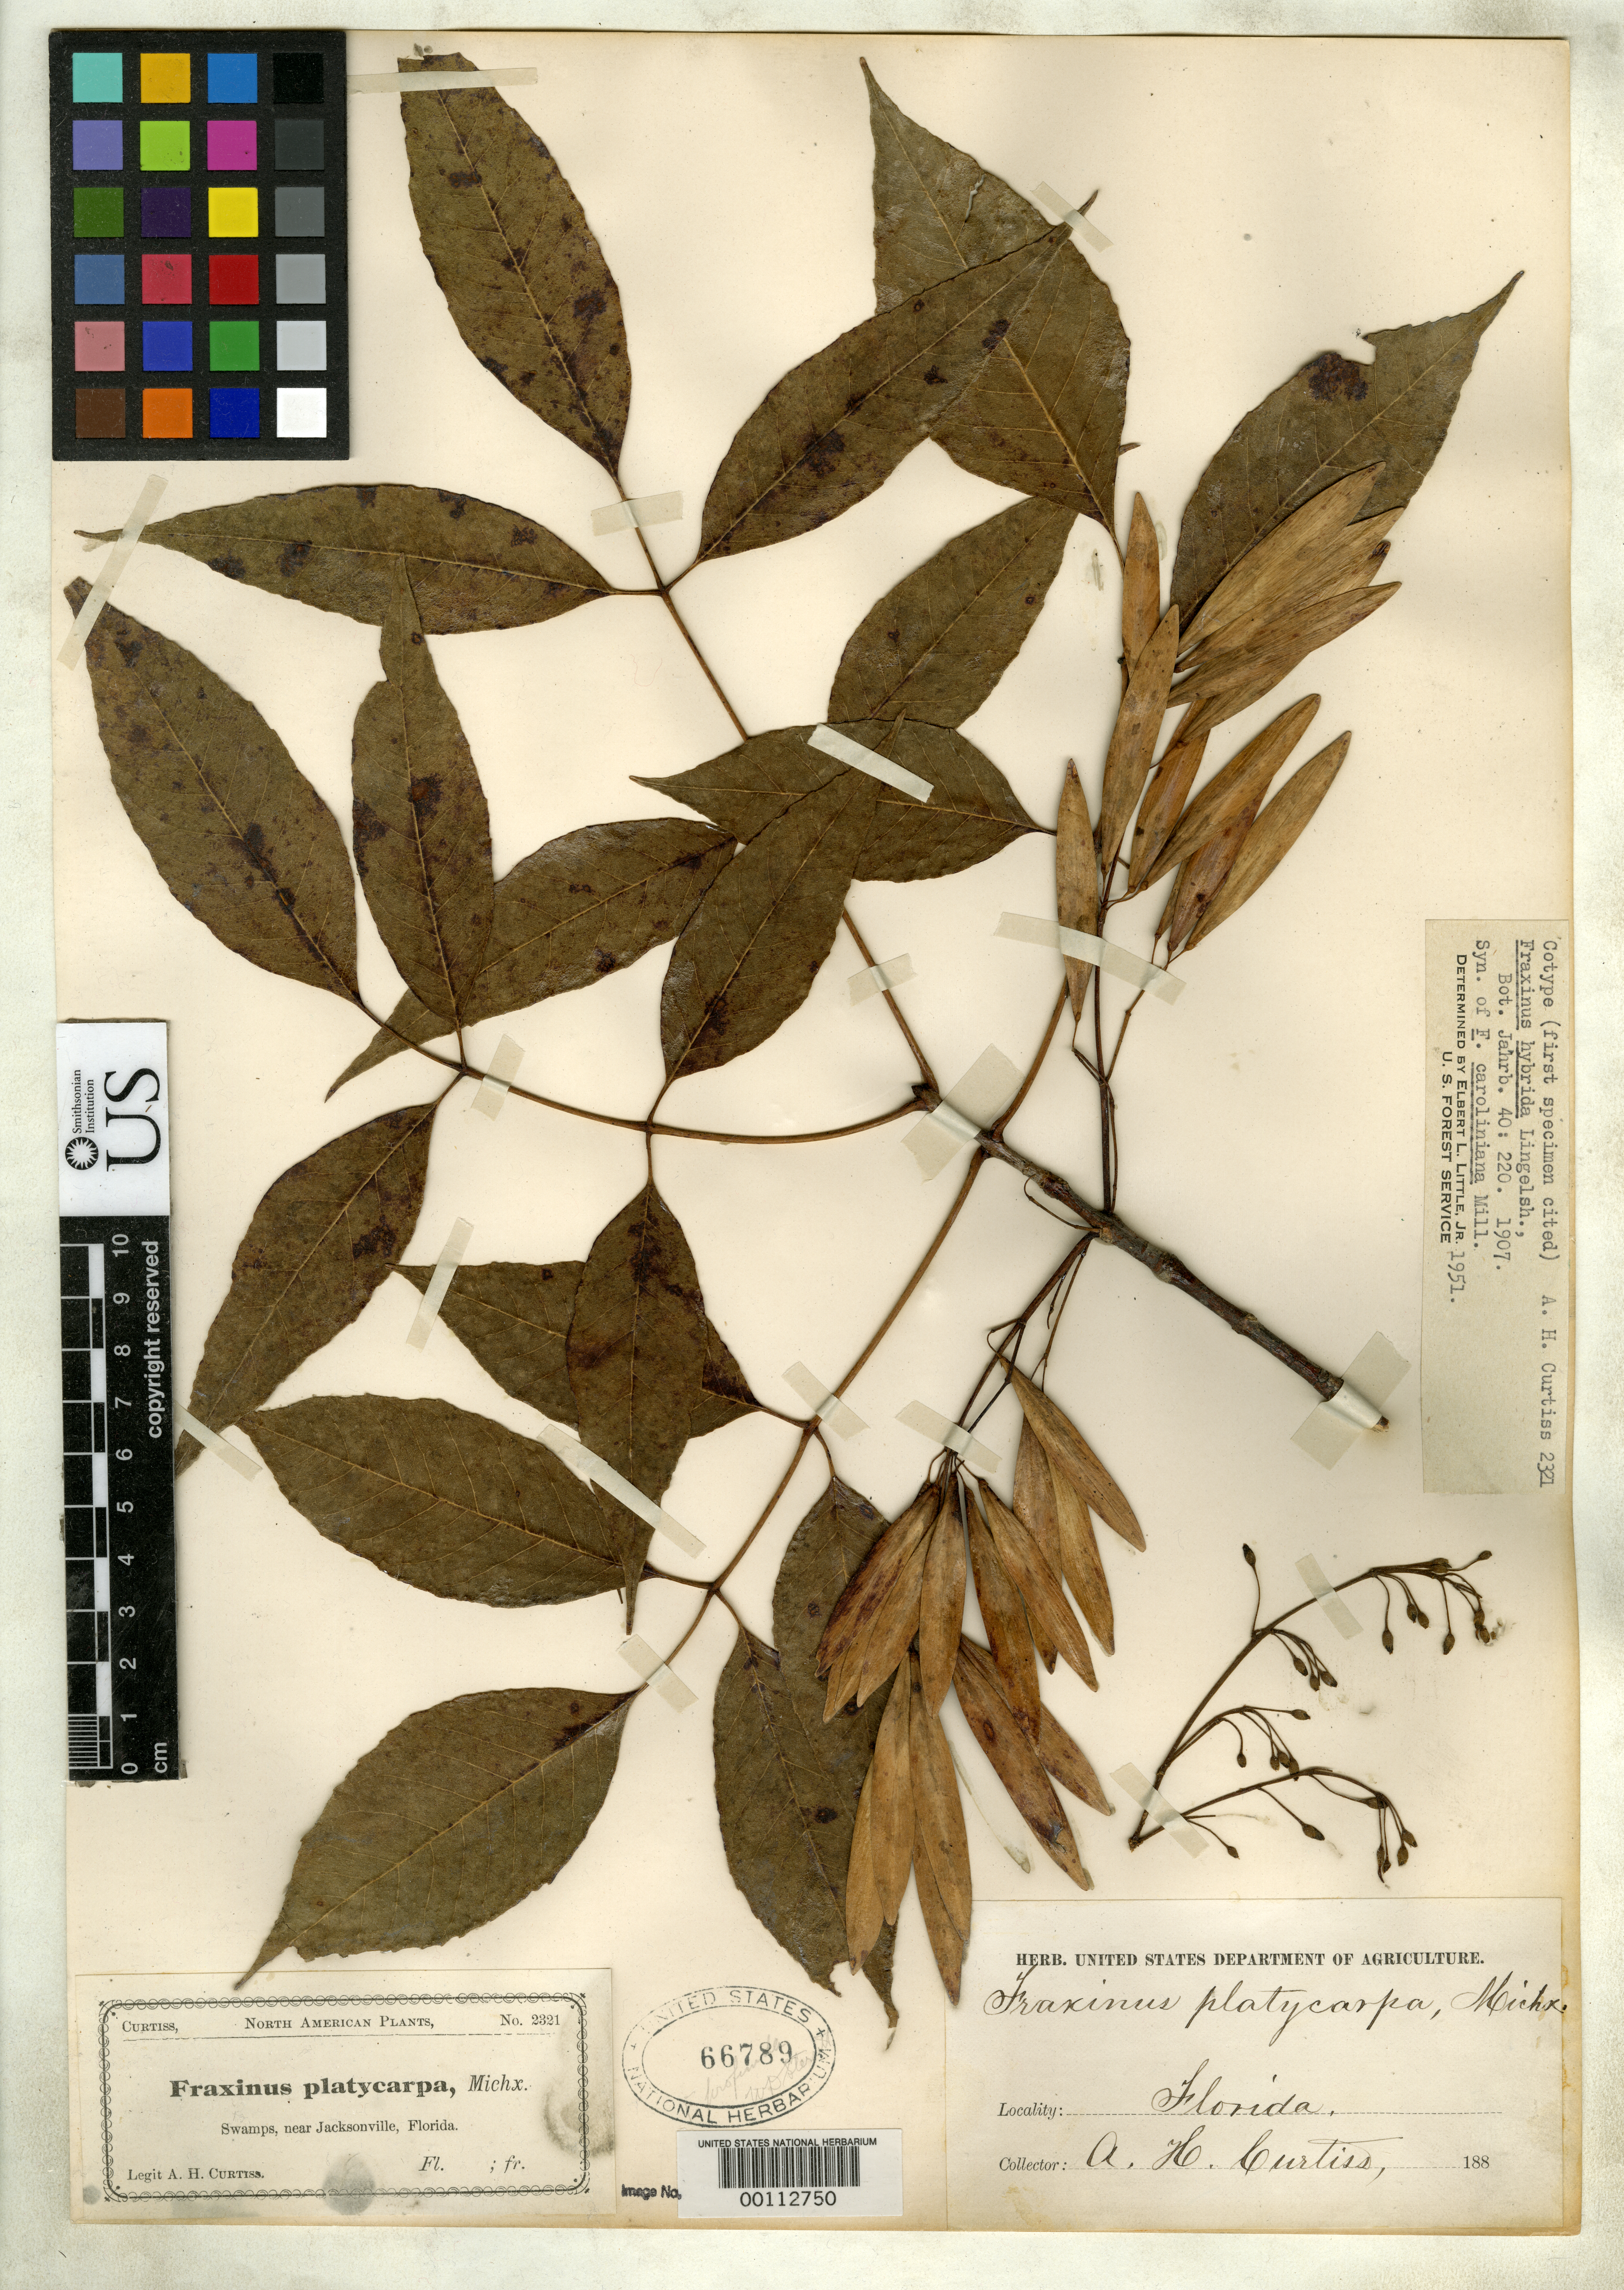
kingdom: Plantae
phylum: Tracheophyta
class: Magnoliopsida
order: Lamiales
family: Oleaceae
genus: Fraxinus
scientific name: Fraxinus hybrida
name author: Lingelsh.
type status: Isosyntype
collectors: A. H. Curtiss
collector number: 2321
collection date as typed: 188-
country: United States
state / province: Florida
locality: Swamps near Jacksonville.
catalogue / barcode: US 66789